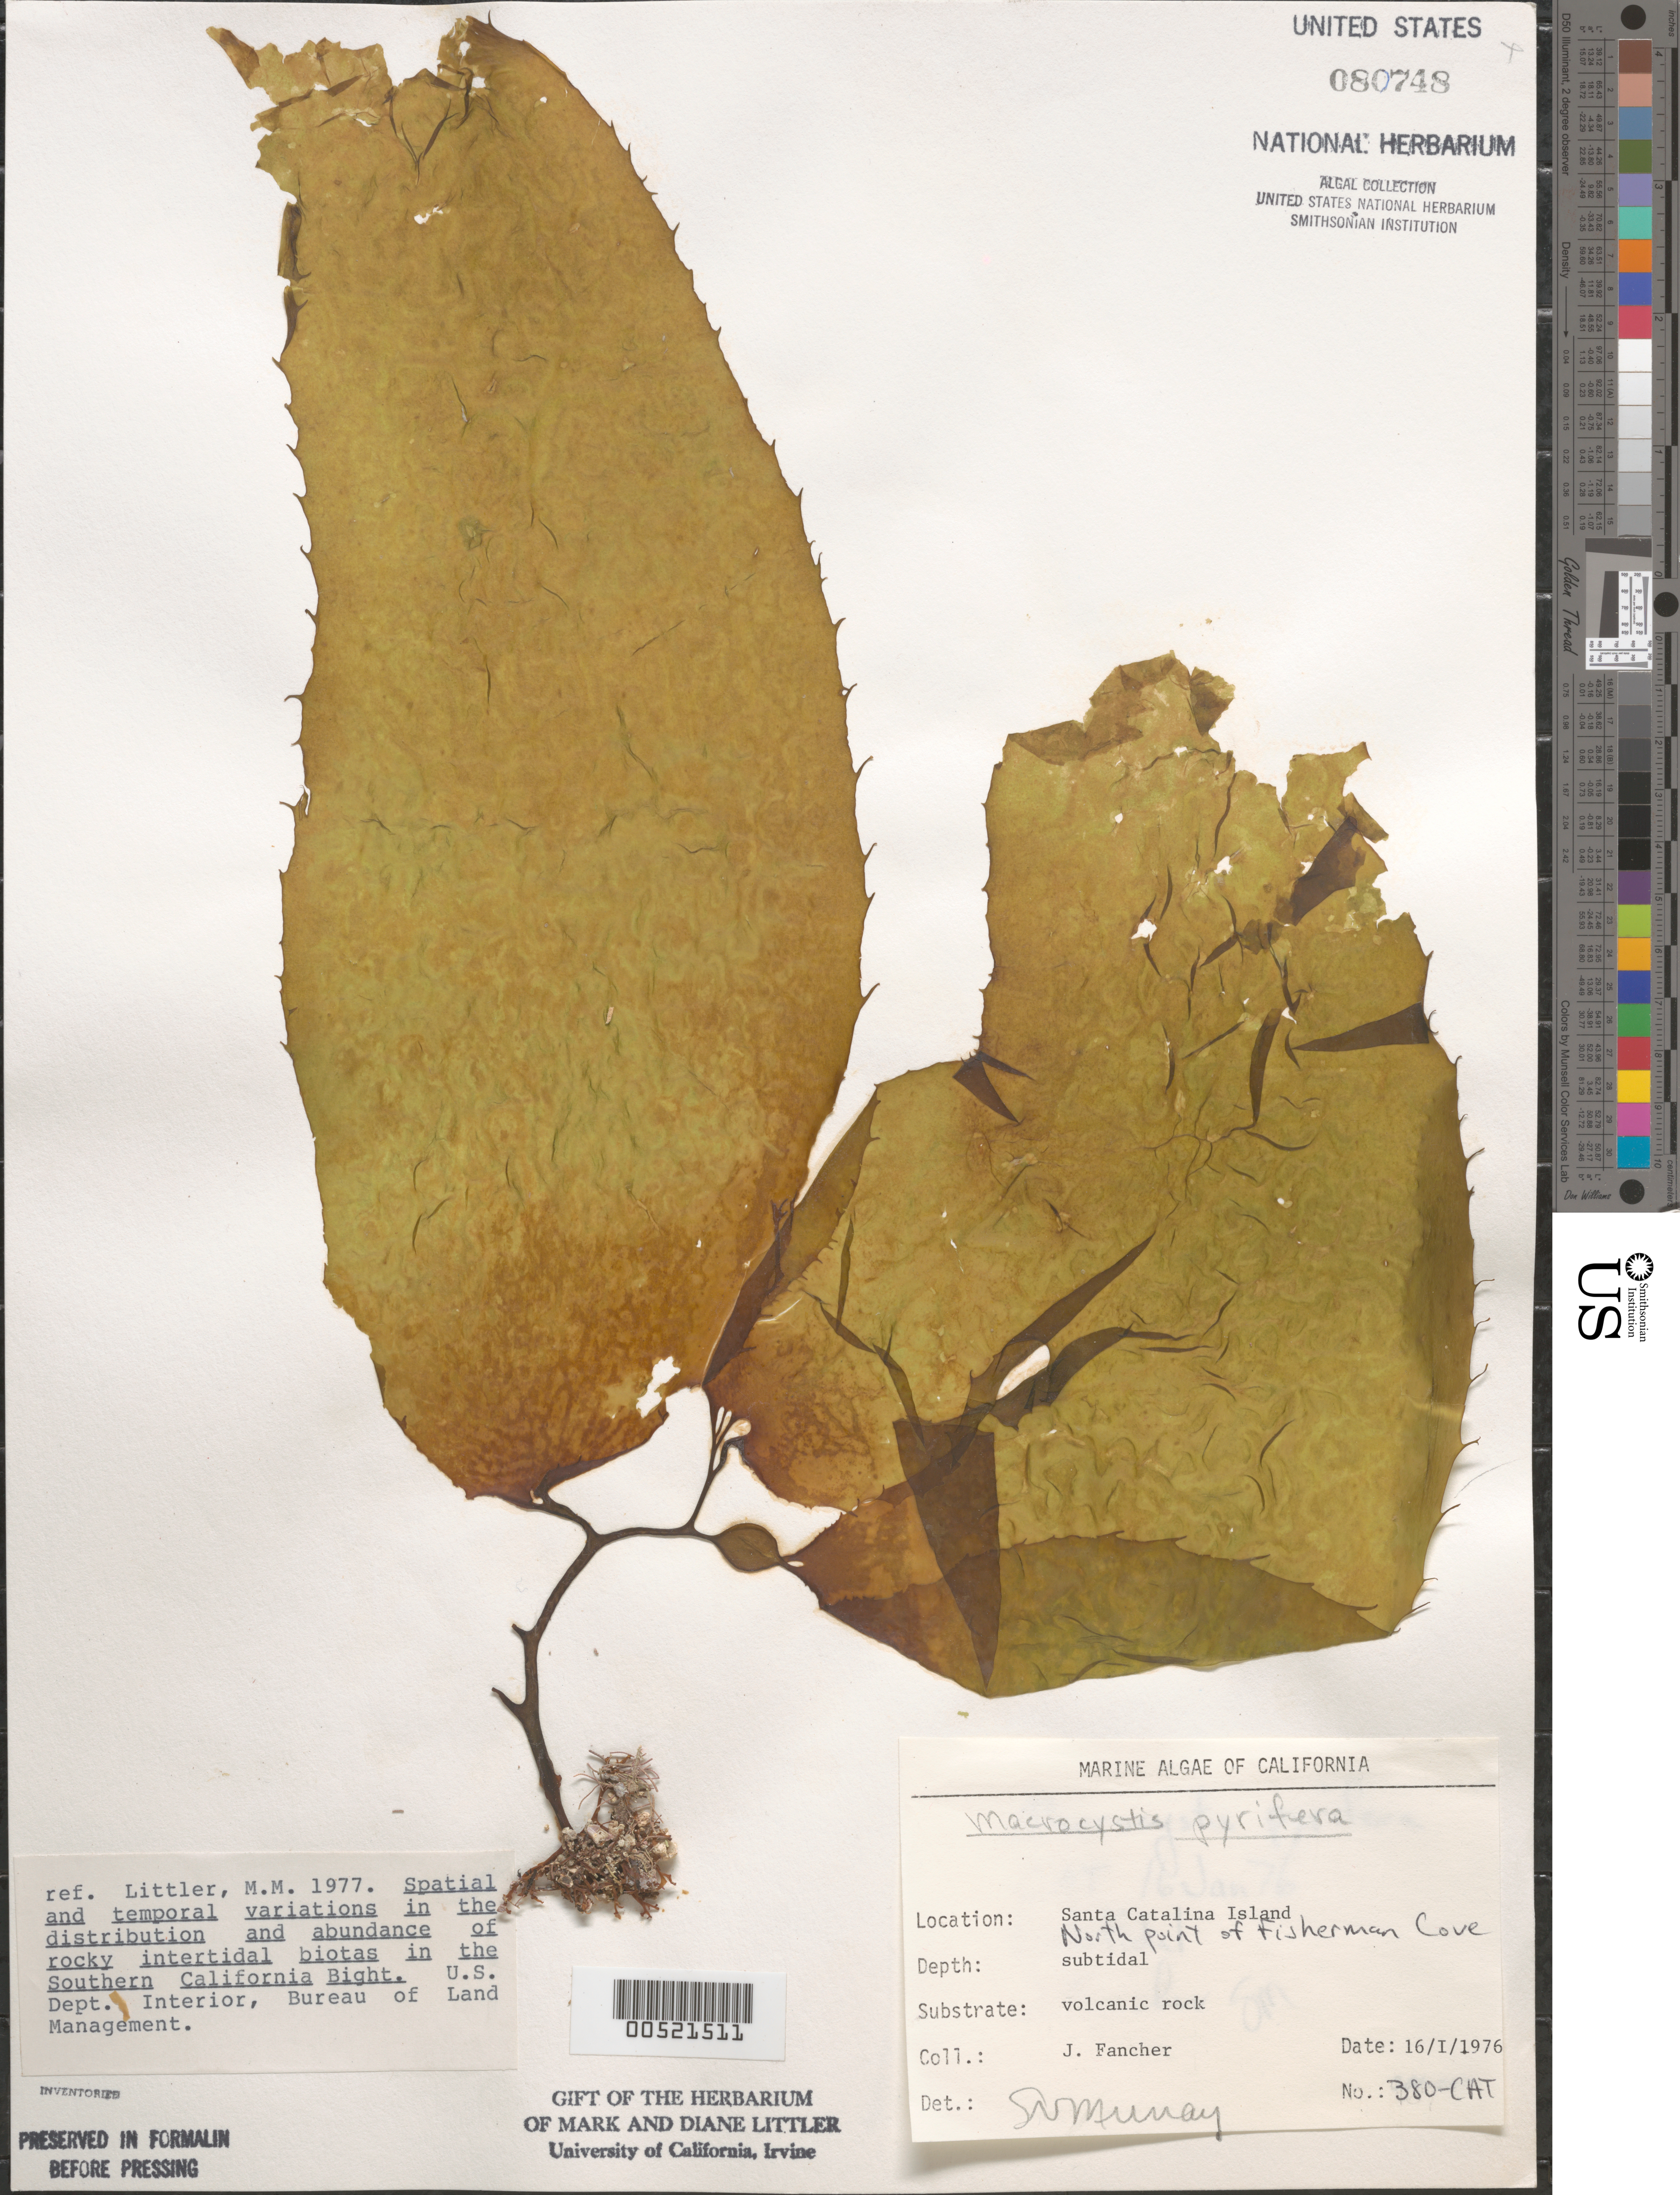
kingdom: Chromista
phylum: Ochrophyta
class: Phaeophyceae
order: Laminariales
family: Laminariaceae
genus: Macrocystis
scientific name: Macrocystis pyrifera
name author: (L.) C. Agardh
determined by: Murray, S. N.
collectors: J. Fancher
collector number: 380-cat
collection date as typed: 16 Jan 1976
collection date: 1976-01-16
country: United States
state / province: California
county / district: Los Angeles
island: Santa Catalina Island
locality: Fishermen Cove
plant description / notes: BLM-SOCALBIGHT Rocky Intertidal Survey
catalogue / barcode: US 80748